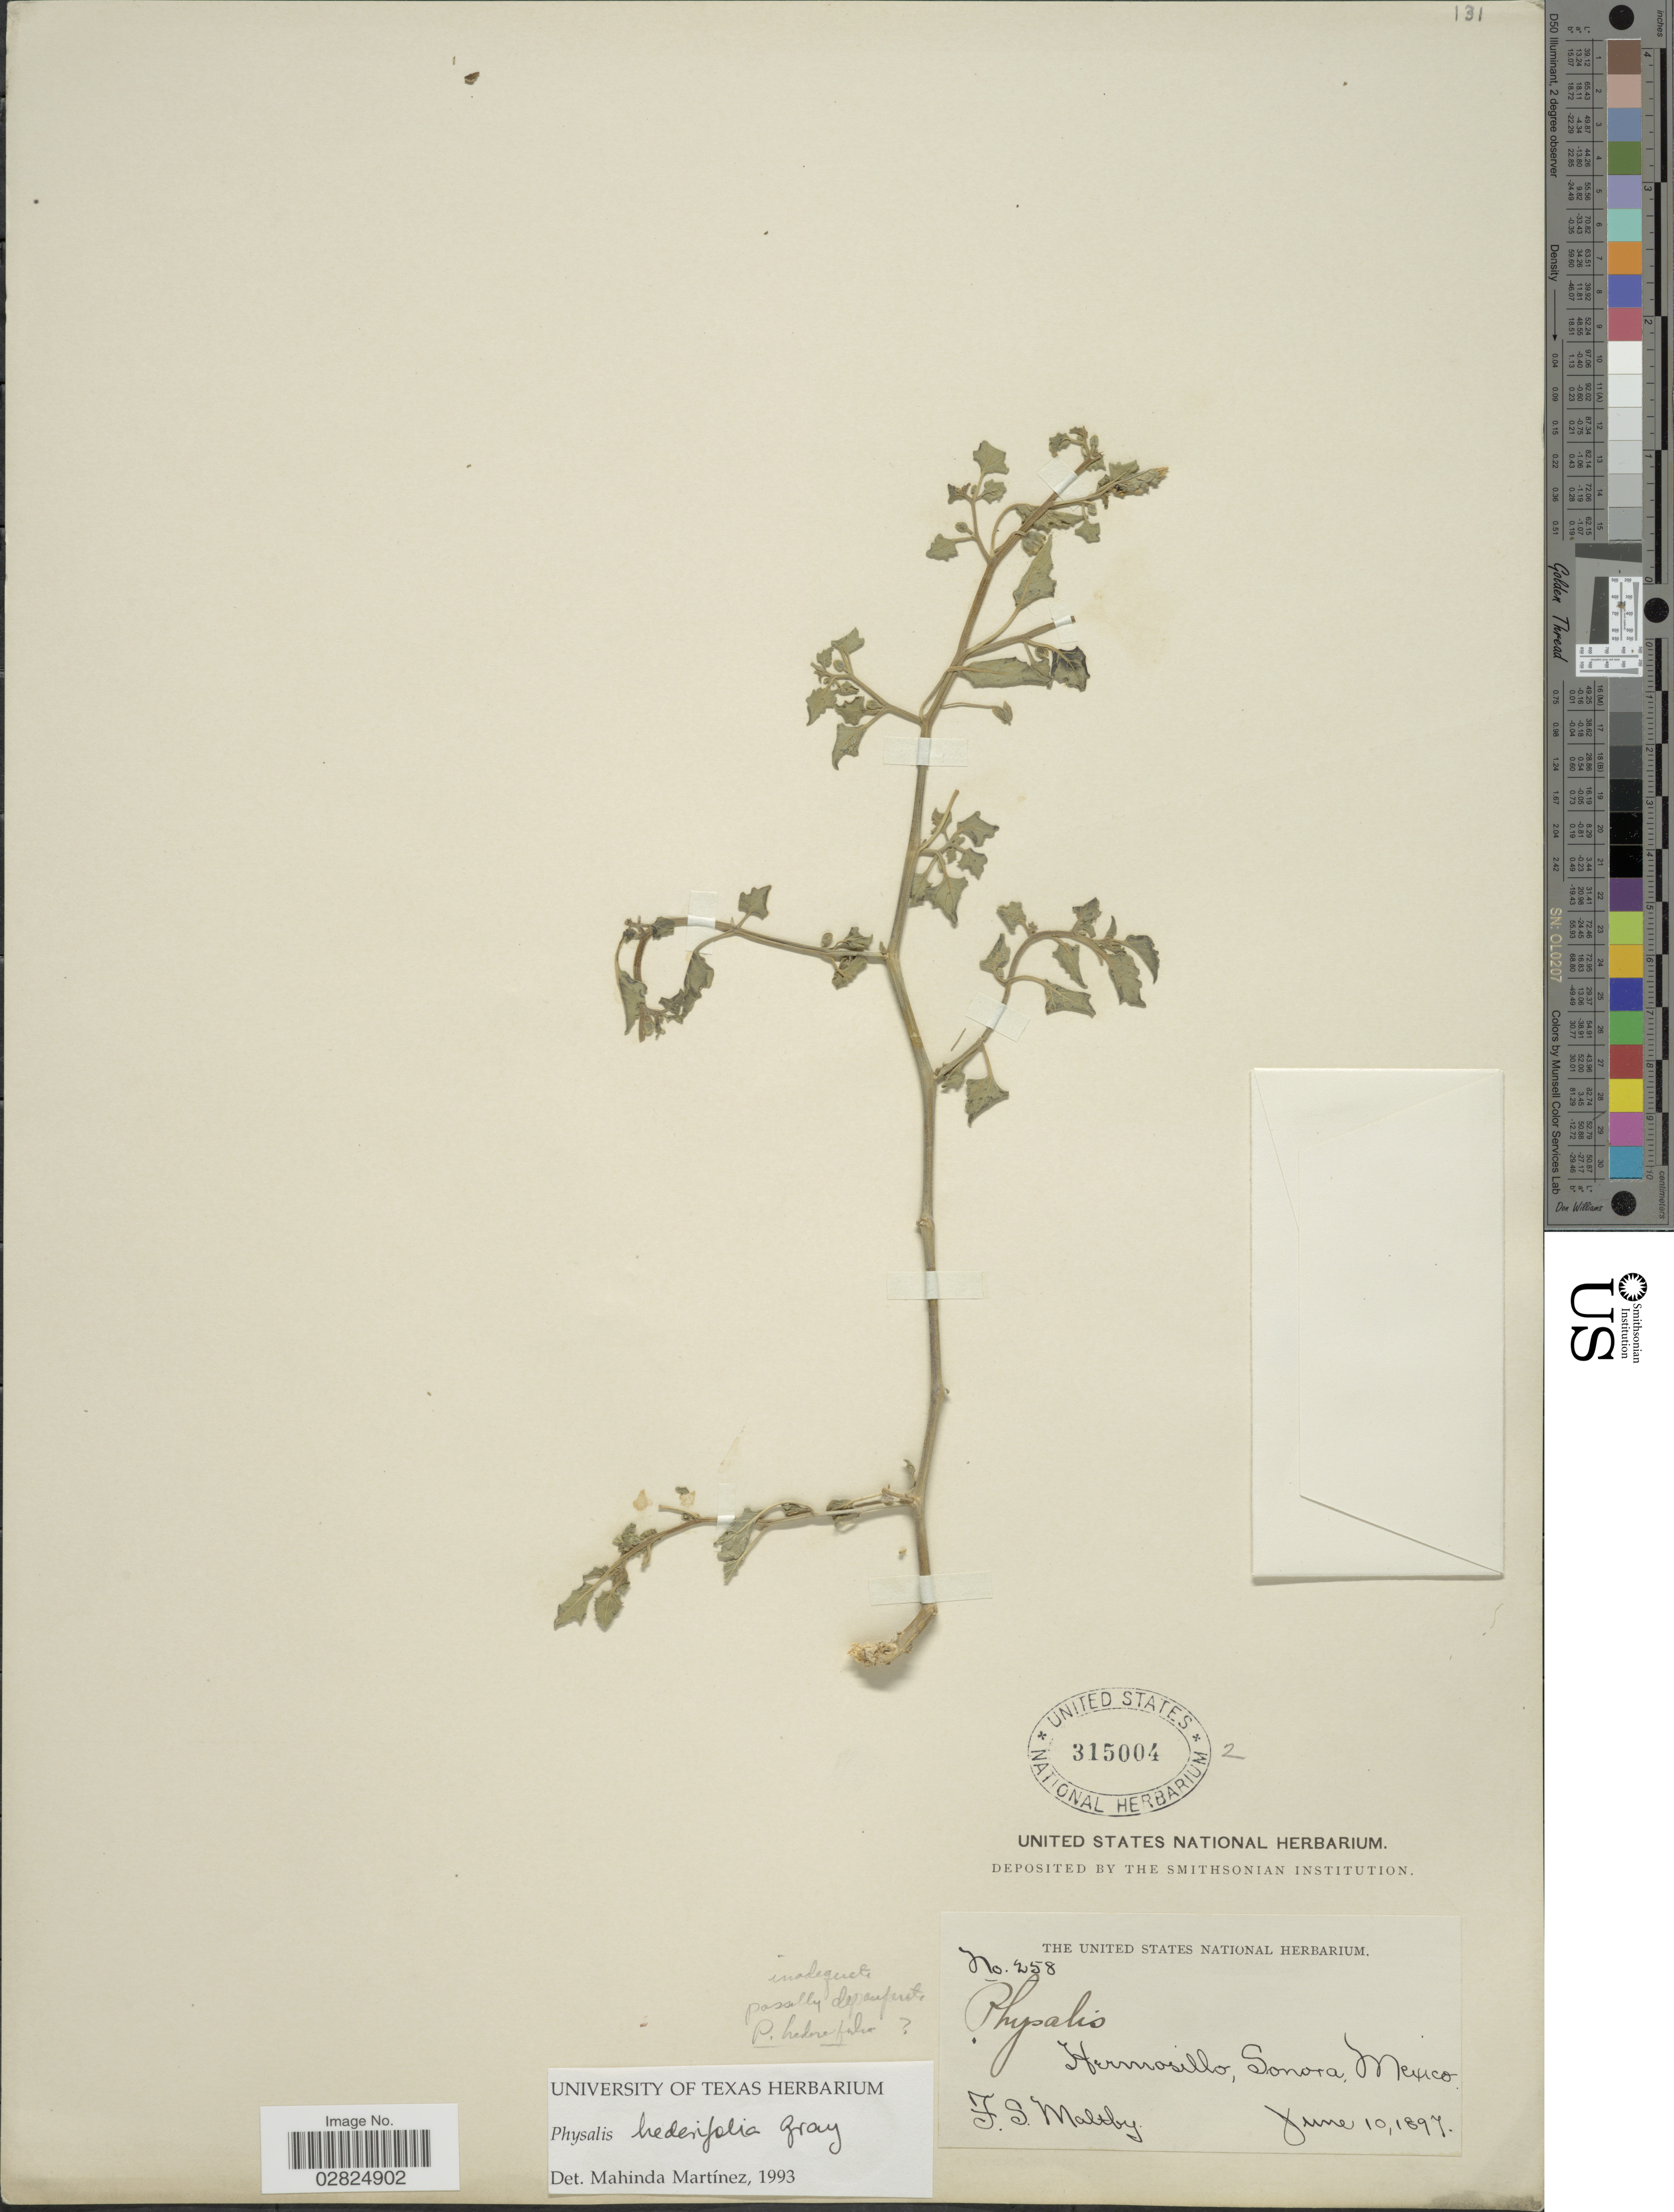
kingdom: Plantae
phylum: Tracheophyta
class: Magnoliopsida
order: Solanales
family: Solanaceae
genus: Physalis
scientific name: Physalis hederifolia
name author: A. Gray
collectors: F. S. Maltby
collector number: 258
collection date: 1897-06-10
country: Mexico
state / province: Sonora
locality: Hermosillo.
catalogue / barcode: US 315004